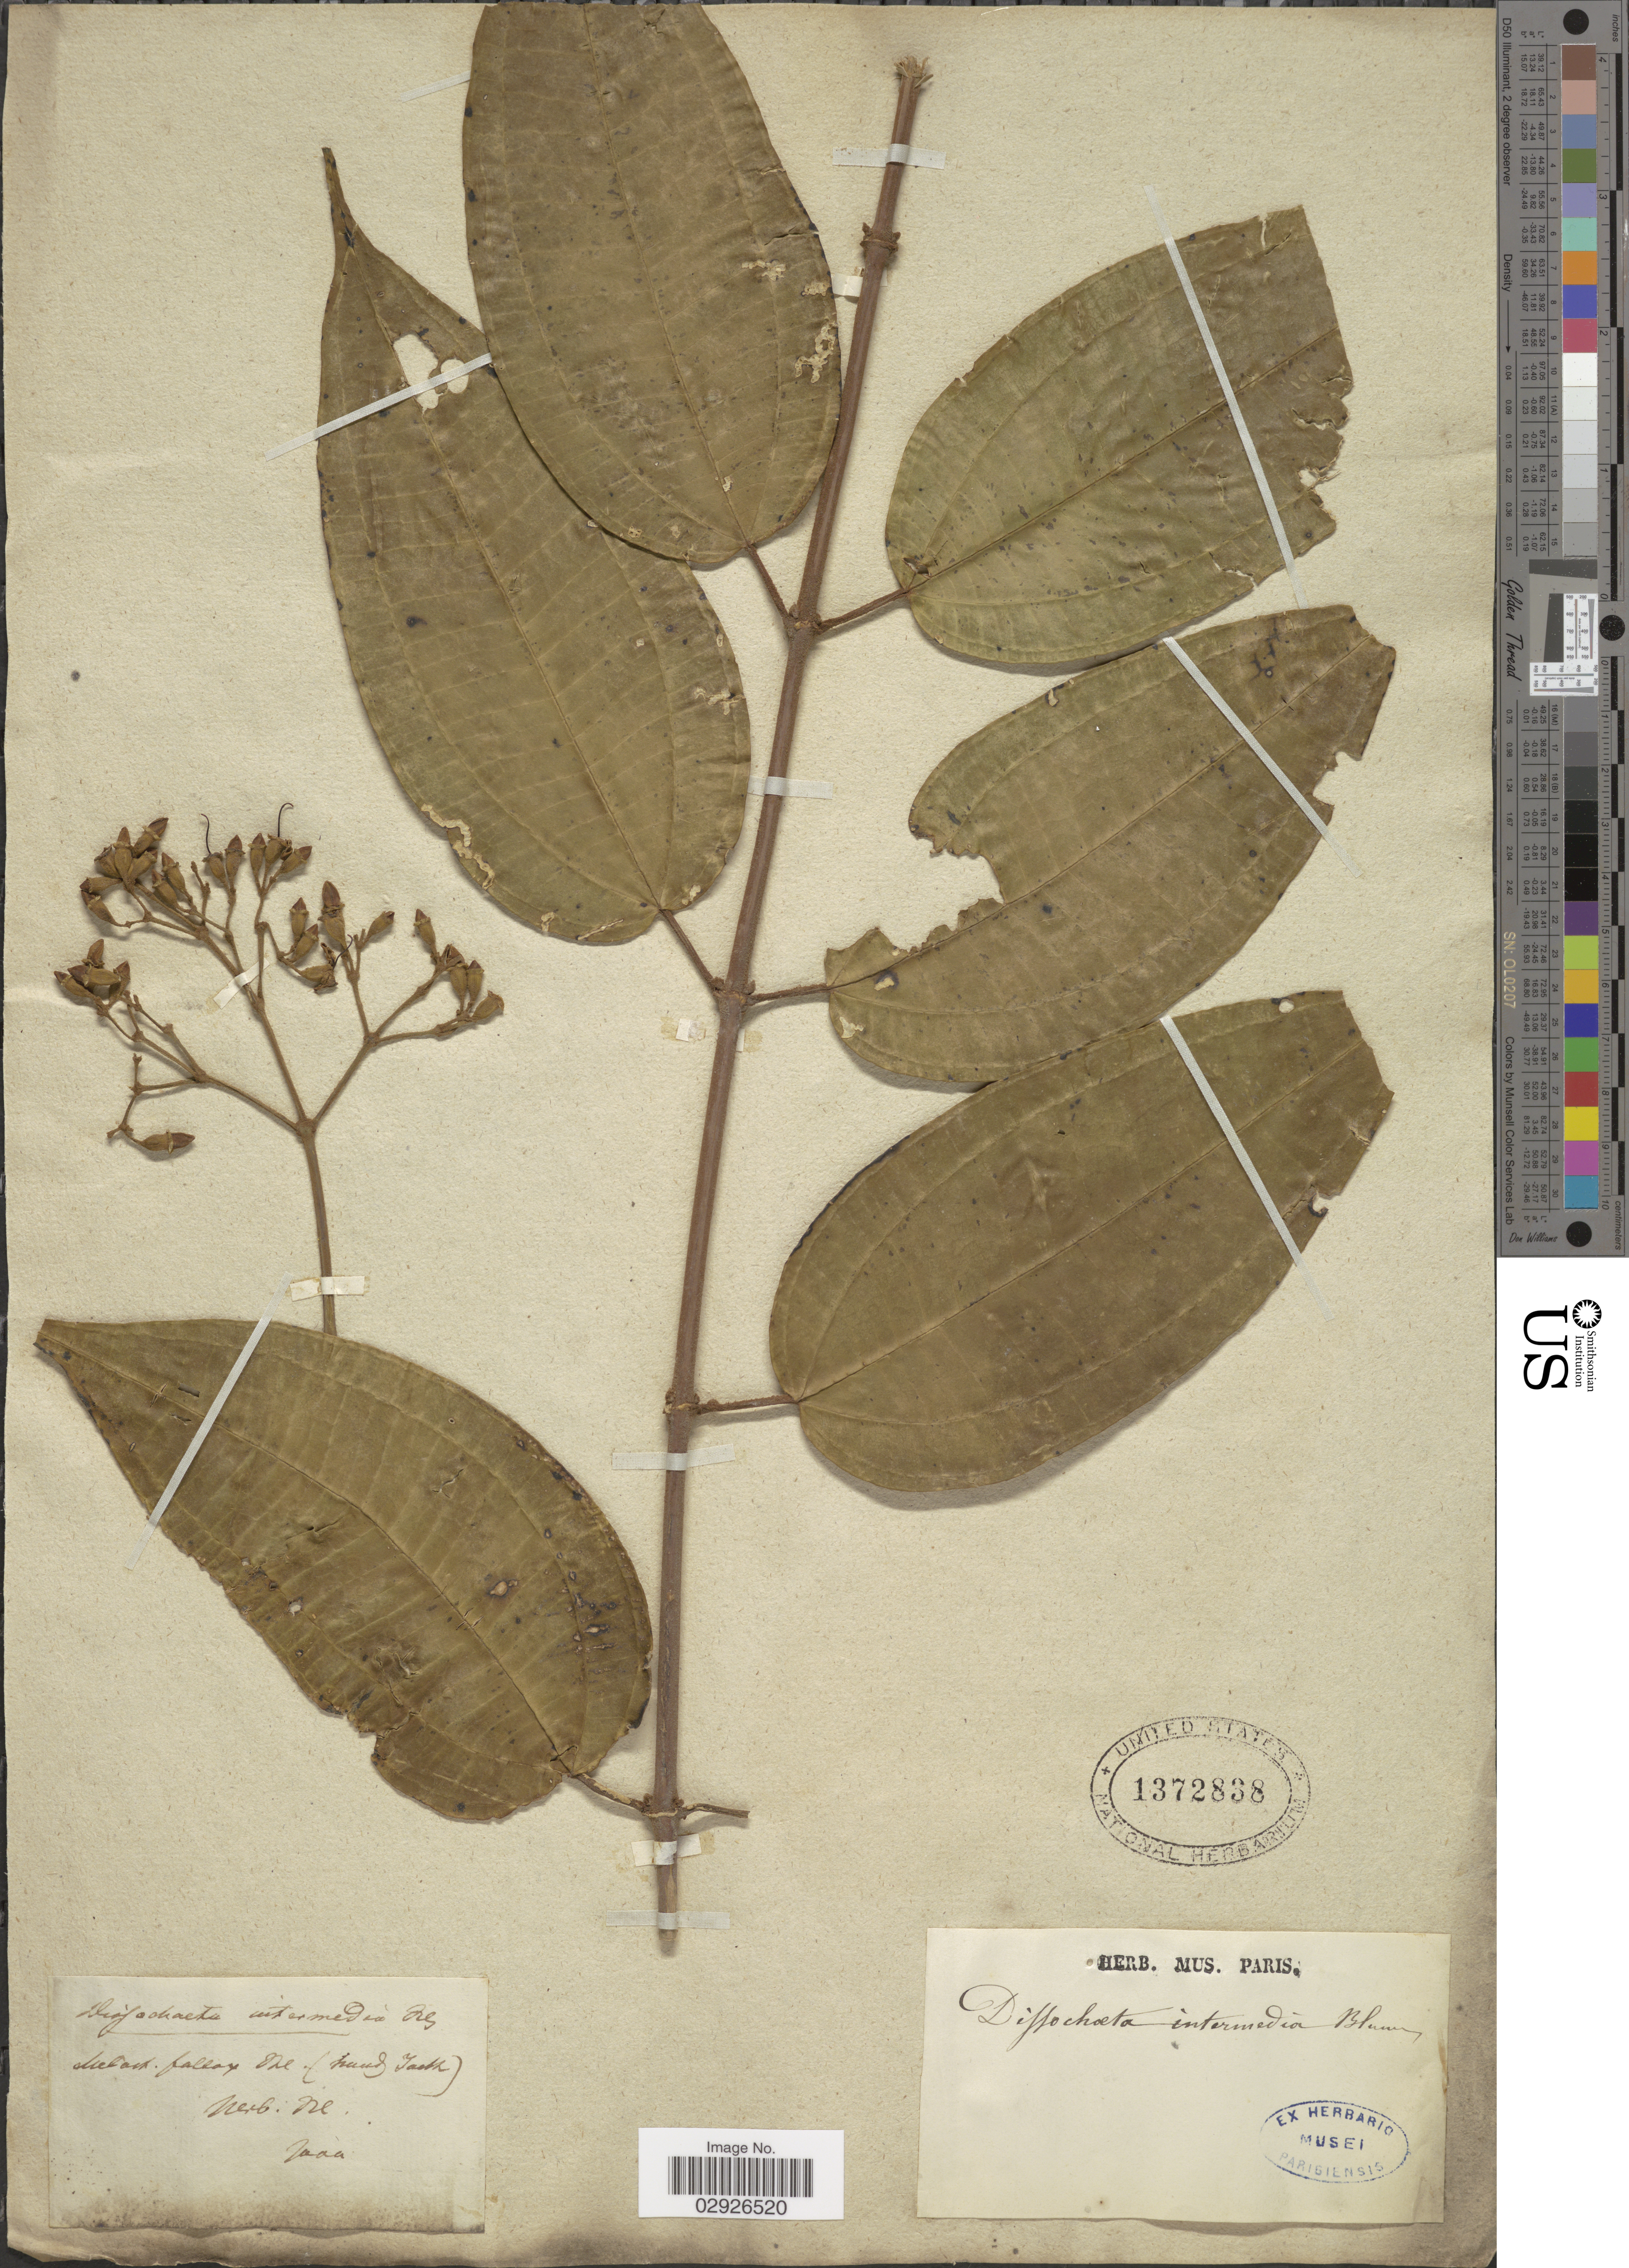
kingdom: Plantae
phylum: Tracheophyta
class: Magnoliopsida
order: Myrtales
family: Melastomataceae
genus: Dissochaeta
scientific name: Dissochaeta intermedia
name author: Blume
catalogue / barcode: US 1372838